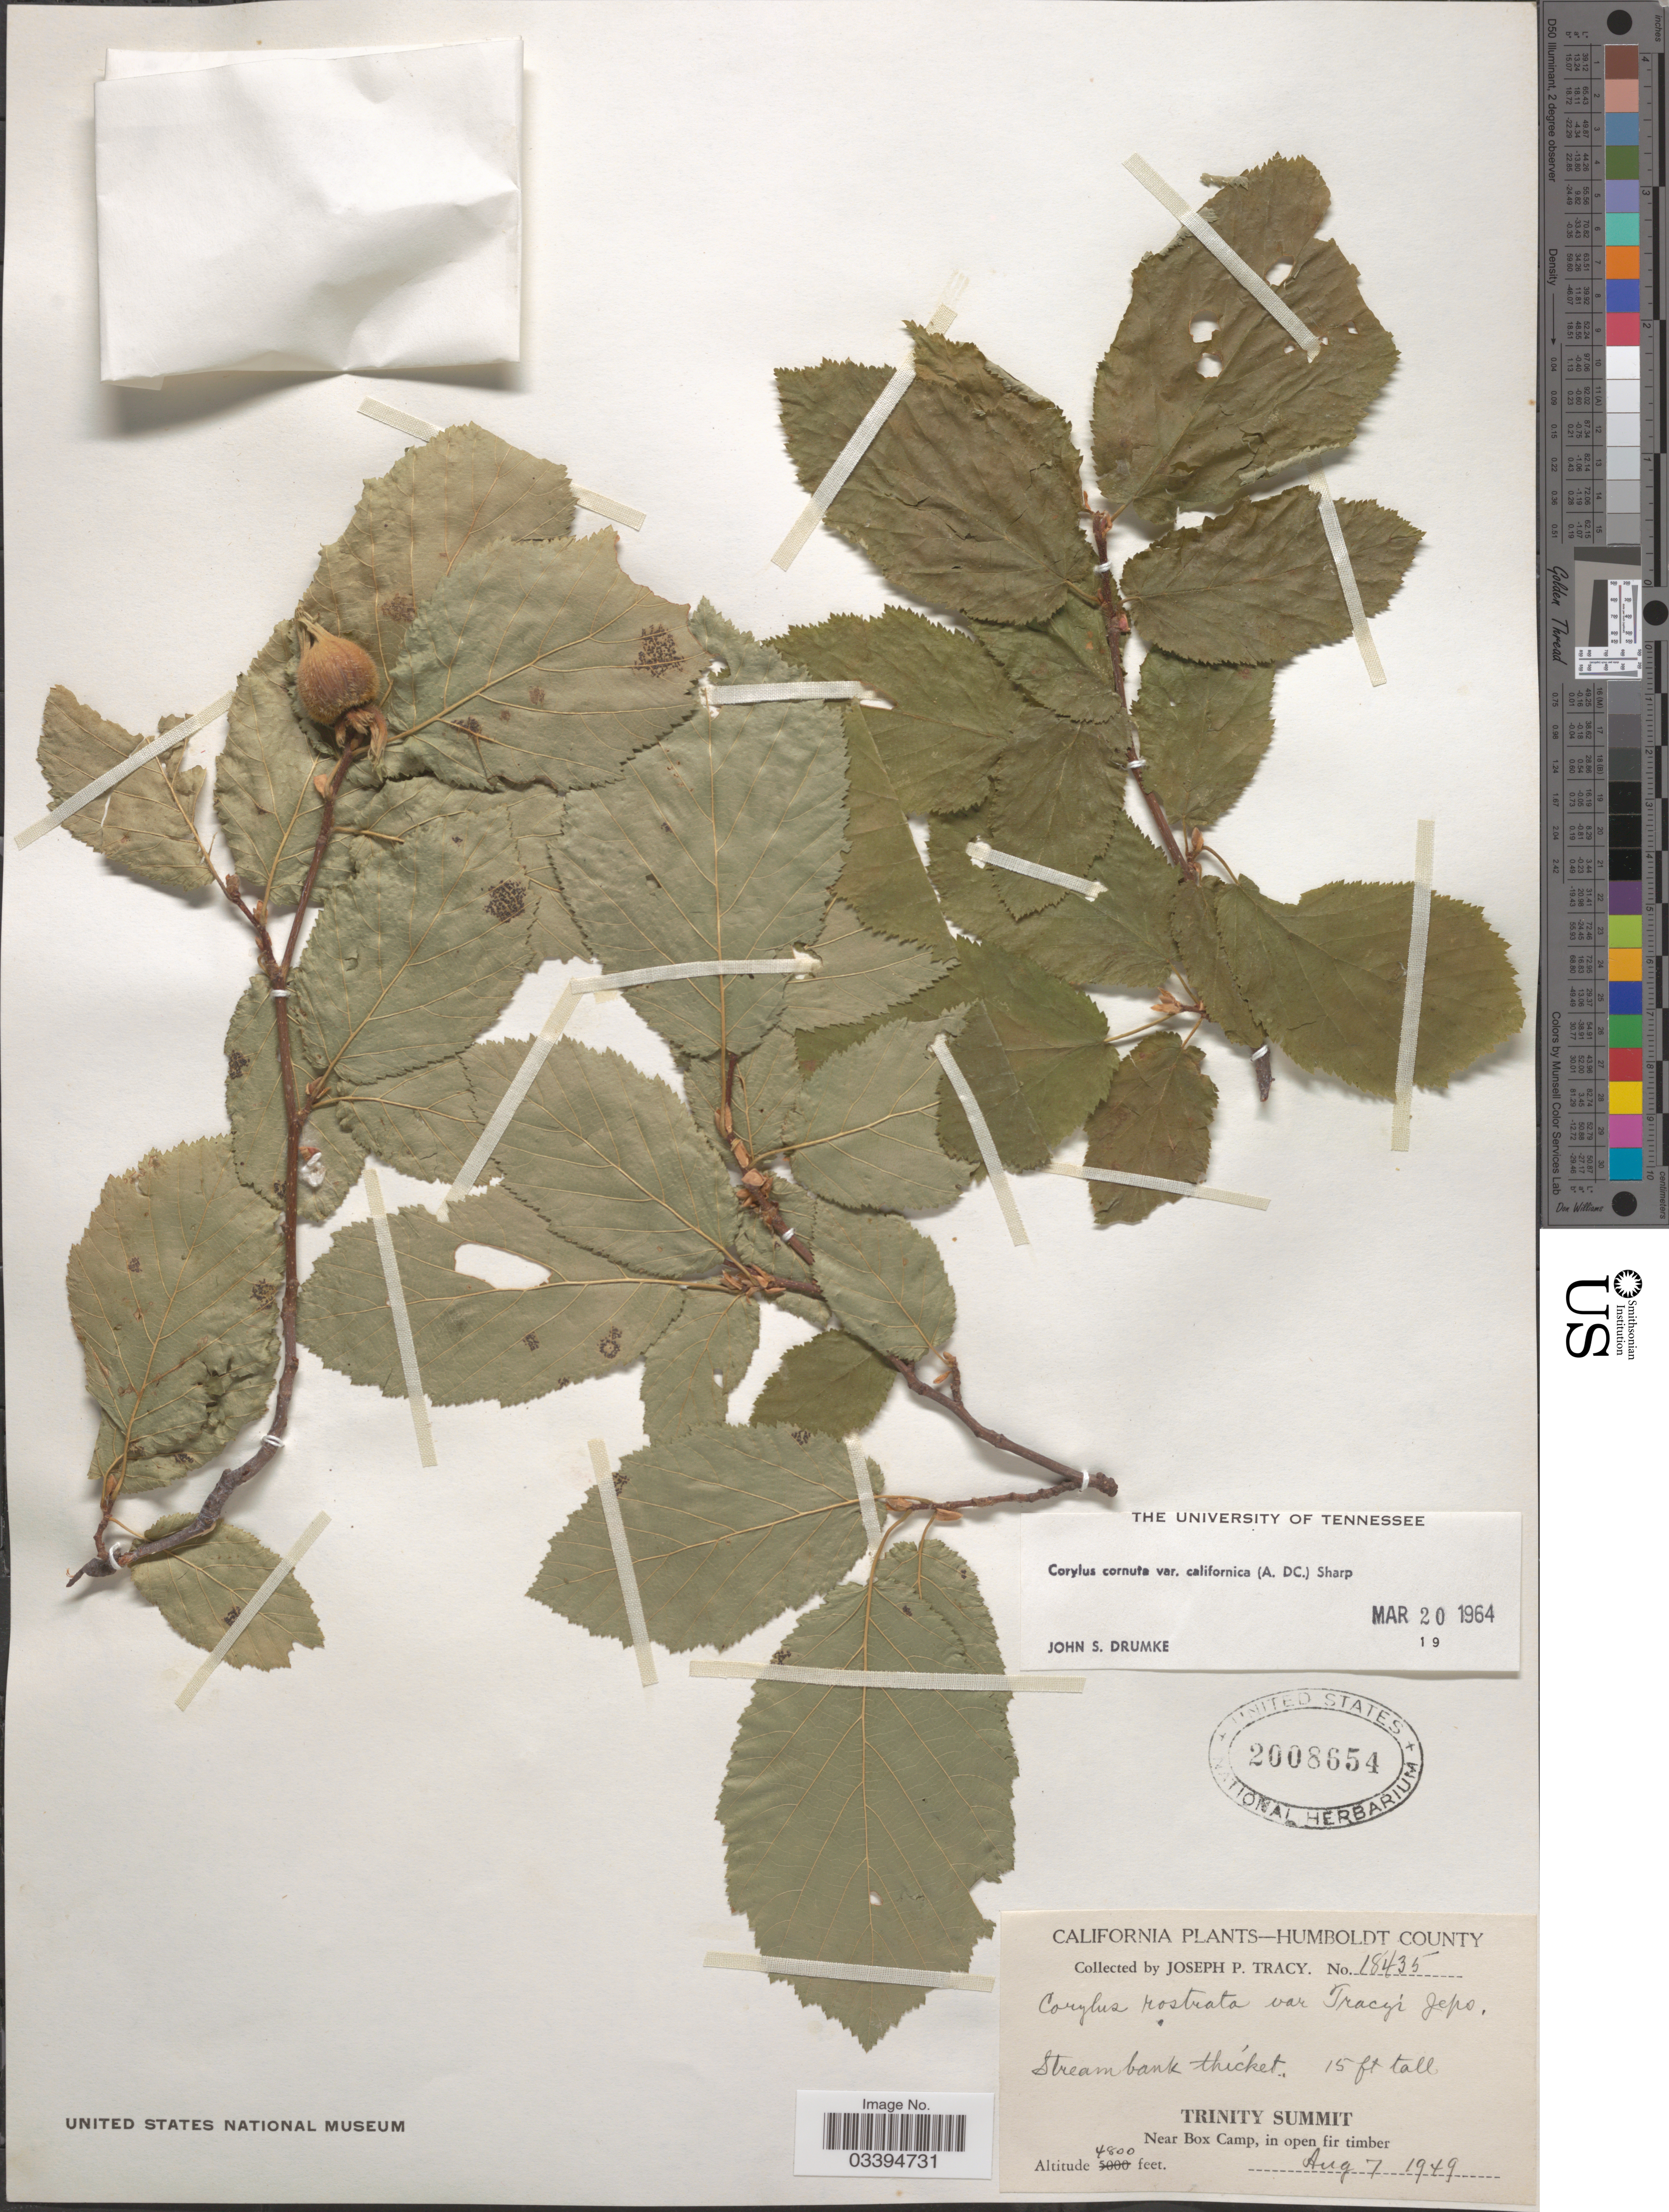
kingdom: Plantae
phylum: Tracheophyta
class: Magnoliopsida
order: Fagales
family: Betulaceae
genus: Corylus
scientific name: Corylus cornuta var. californica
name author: Marshall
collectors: J. Tracy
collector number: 18435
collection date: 1949-08-07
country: United States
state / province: California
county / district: Humboldt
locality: Humboldt County. Trinity Summit. Near Box Camp, in open fir timber.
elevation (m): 1463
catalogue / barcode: US 2008654